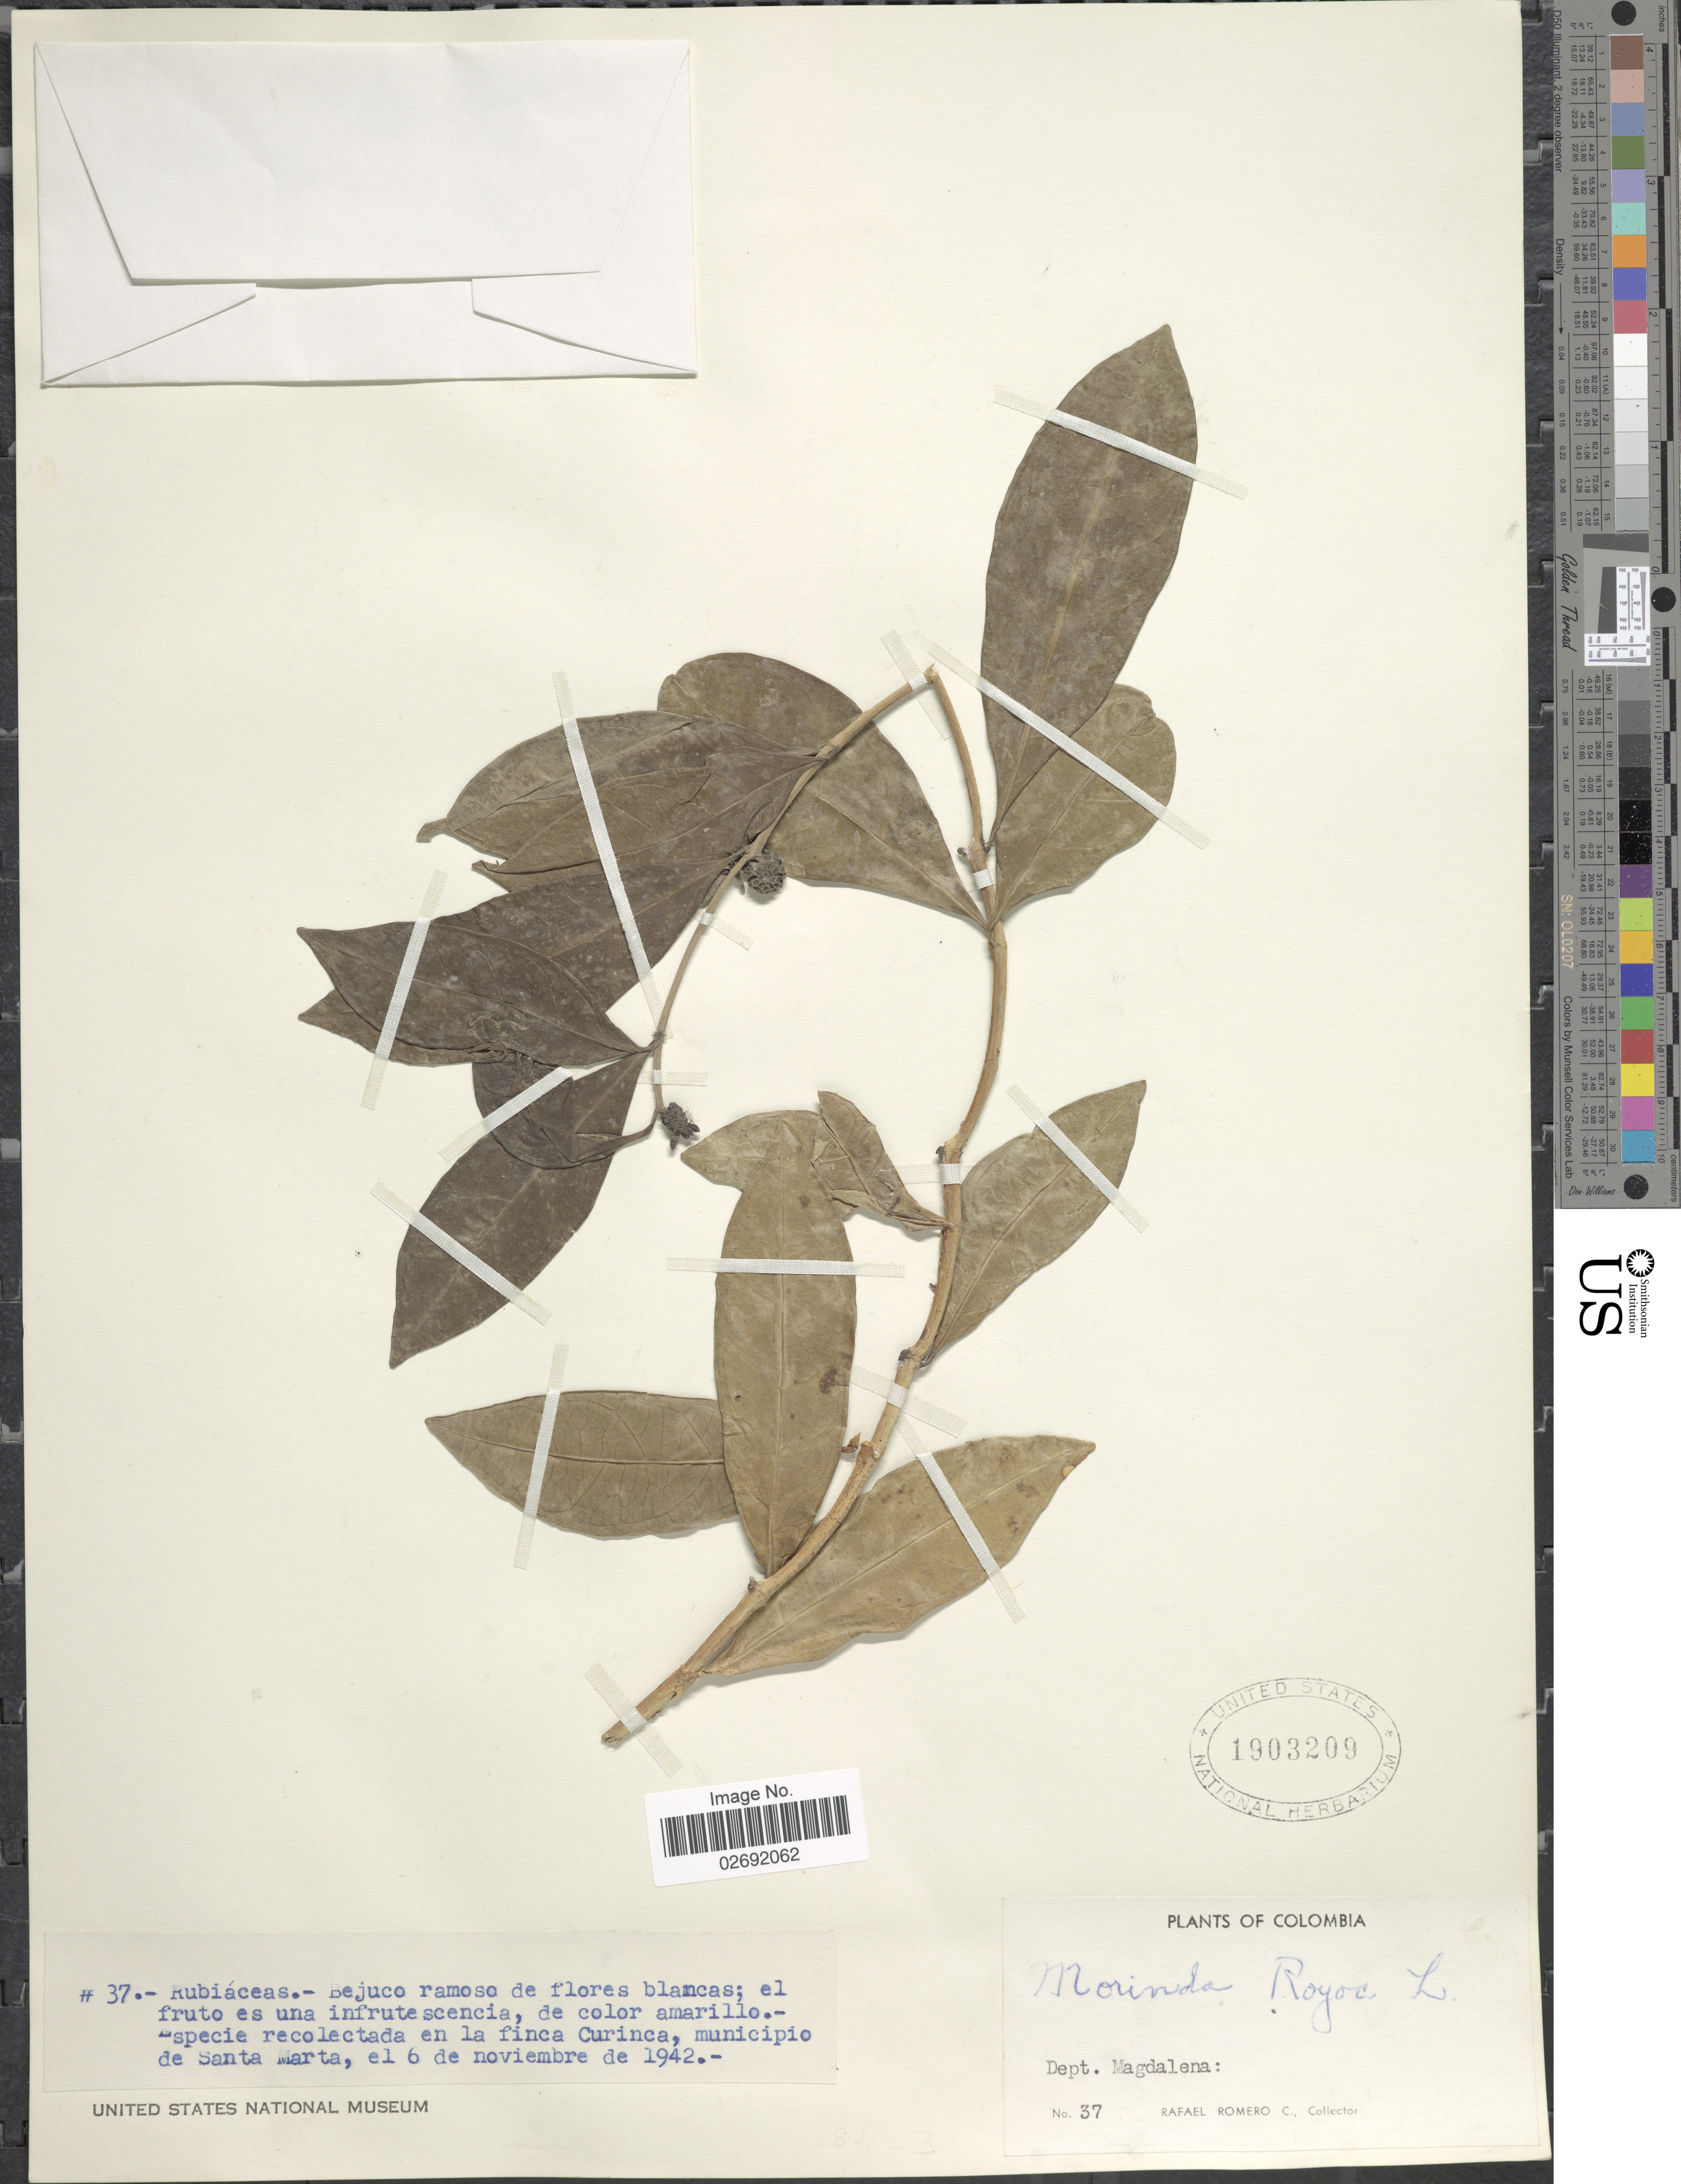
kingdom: Plantae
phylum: Tracheophyta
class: Magnoliopsida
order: Gentianales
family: Rubiaceae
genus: Morinda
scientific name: Morinda royoc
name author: L.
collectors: R. Romero Castañeda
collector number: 37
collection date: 1942-11-06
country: Colombia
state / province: Magdalena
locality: Dept. Magdalena, Especie recolectada en la finca Curinca, municipio de Santa Marta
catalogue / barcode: US 1903209